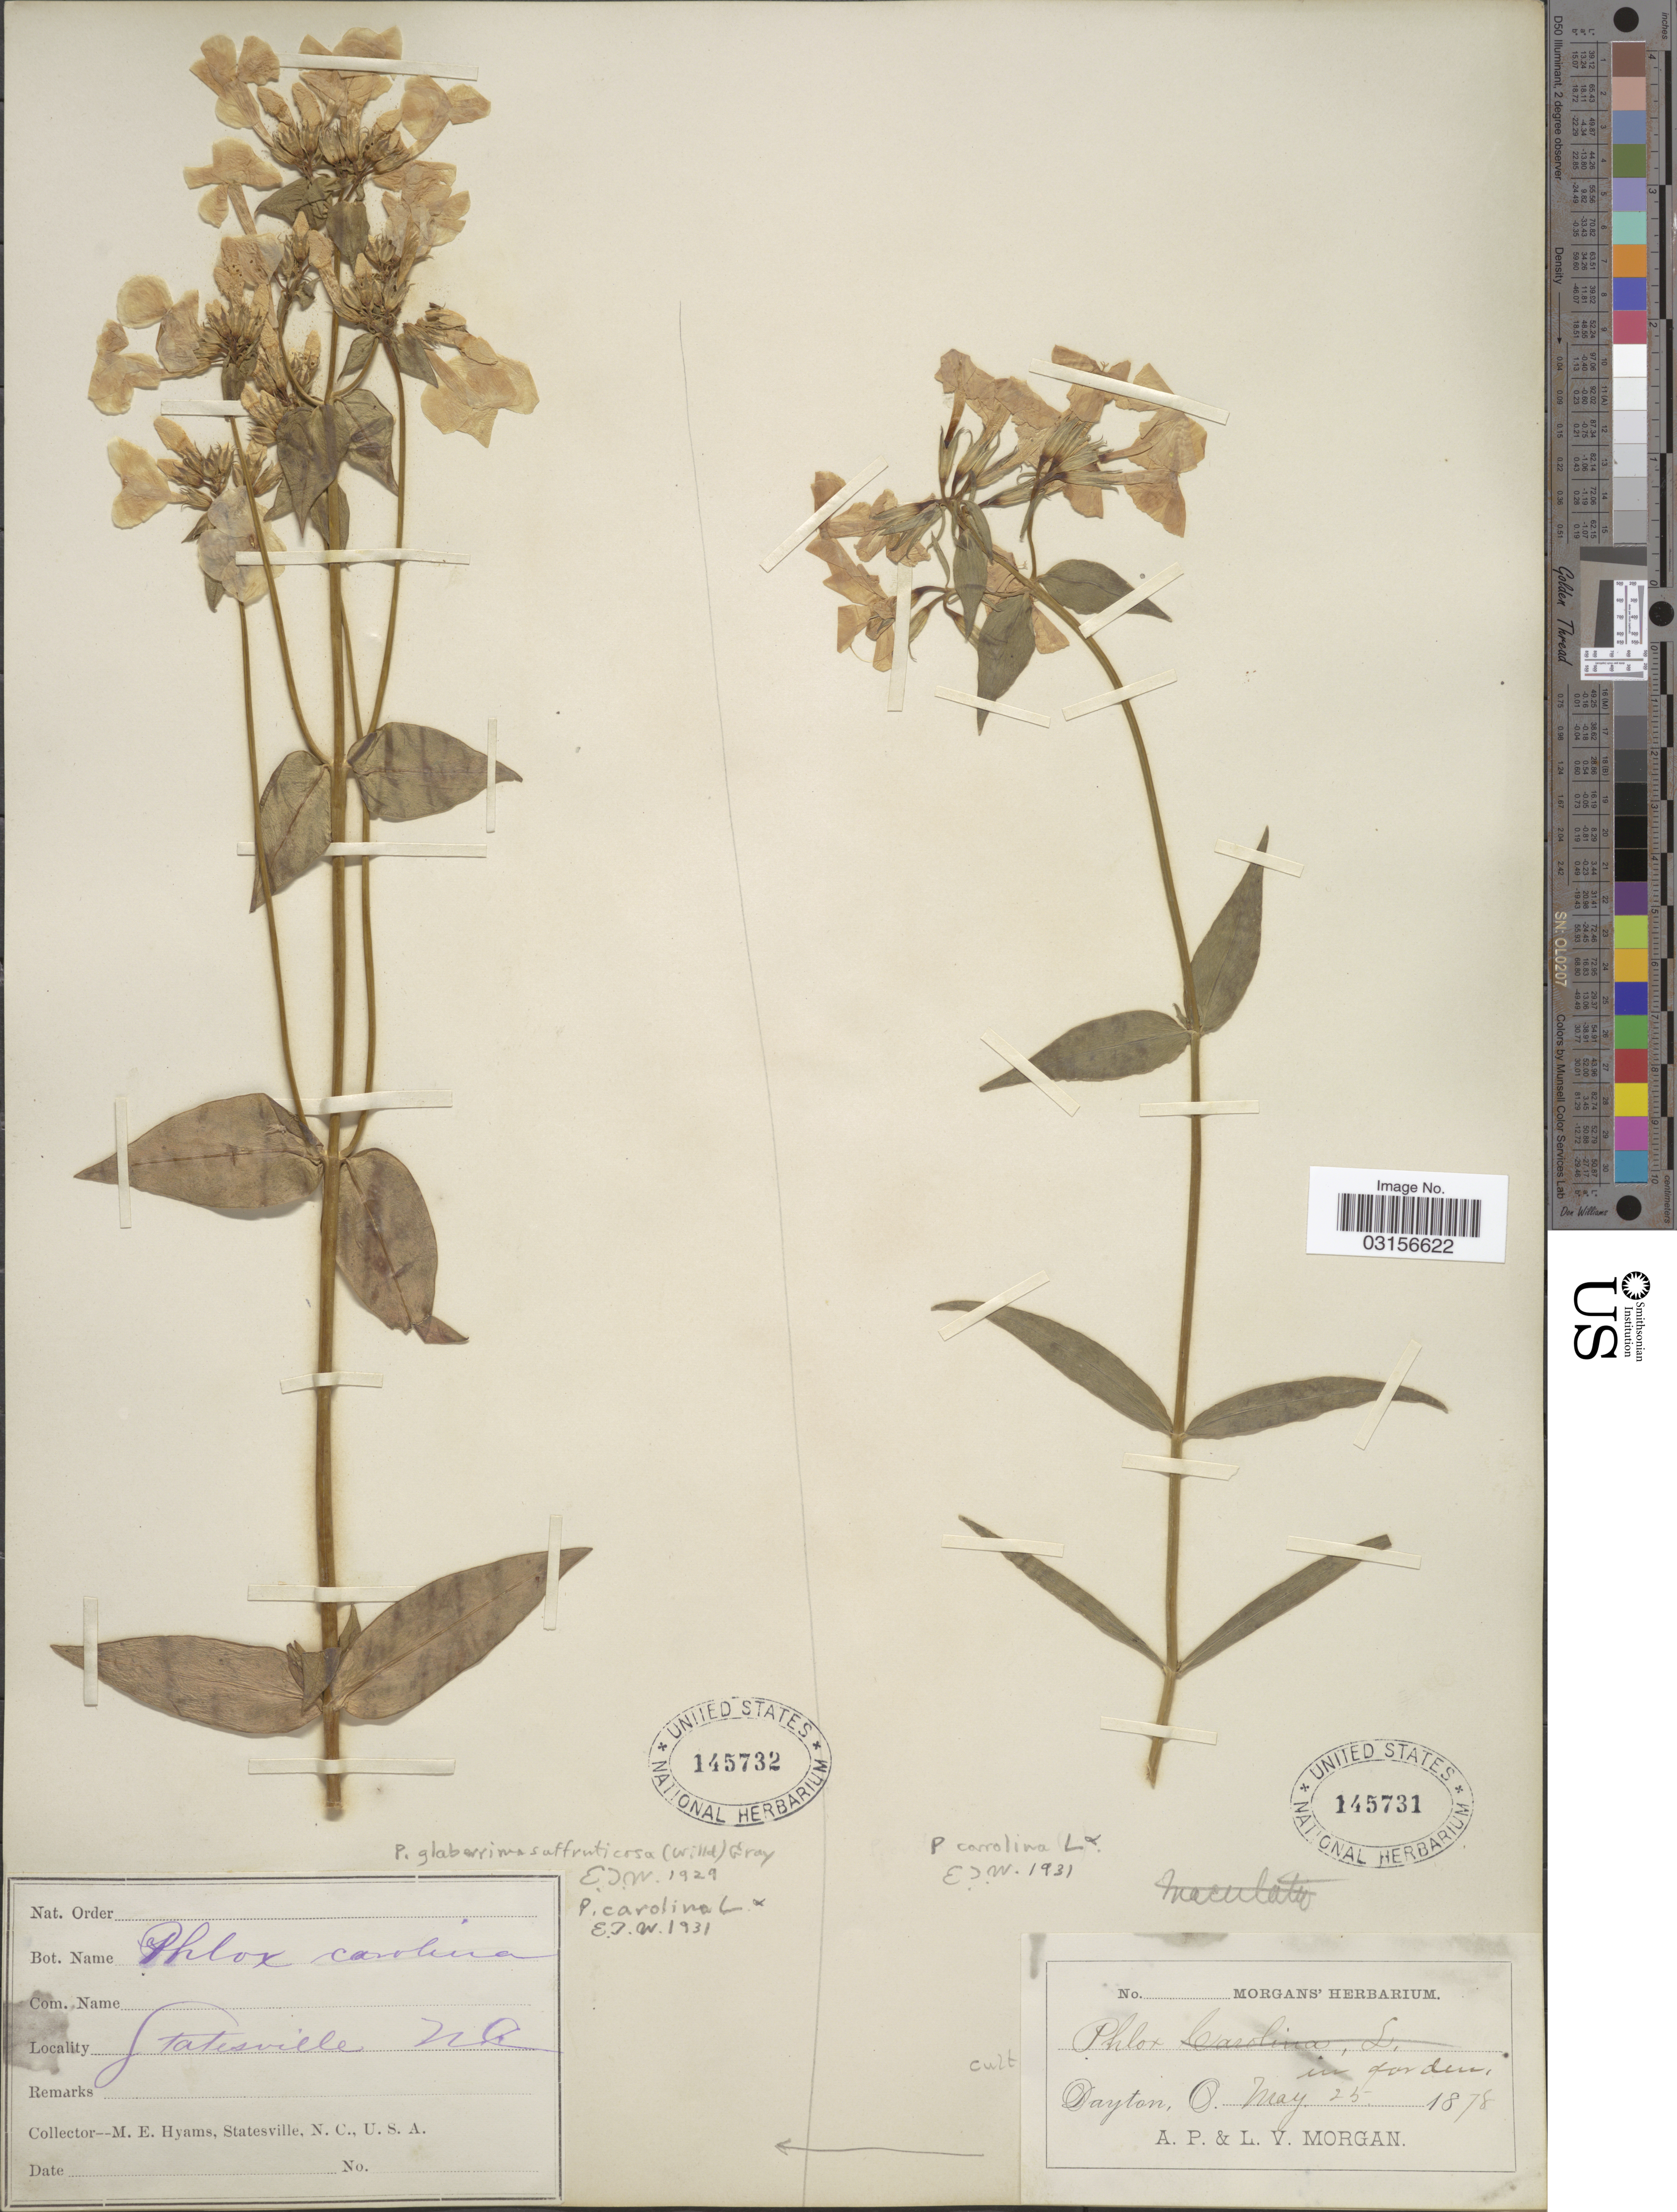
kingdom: Plantae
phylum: Tracheophyta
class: Magnoliopsida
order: Ericales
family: Polemoniaceae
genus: Phlox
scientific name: Phlox carolina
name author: L.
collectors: M. E. Hyams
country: United States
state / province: North Carolina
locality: Statesville N. C.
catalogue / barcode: US 145732